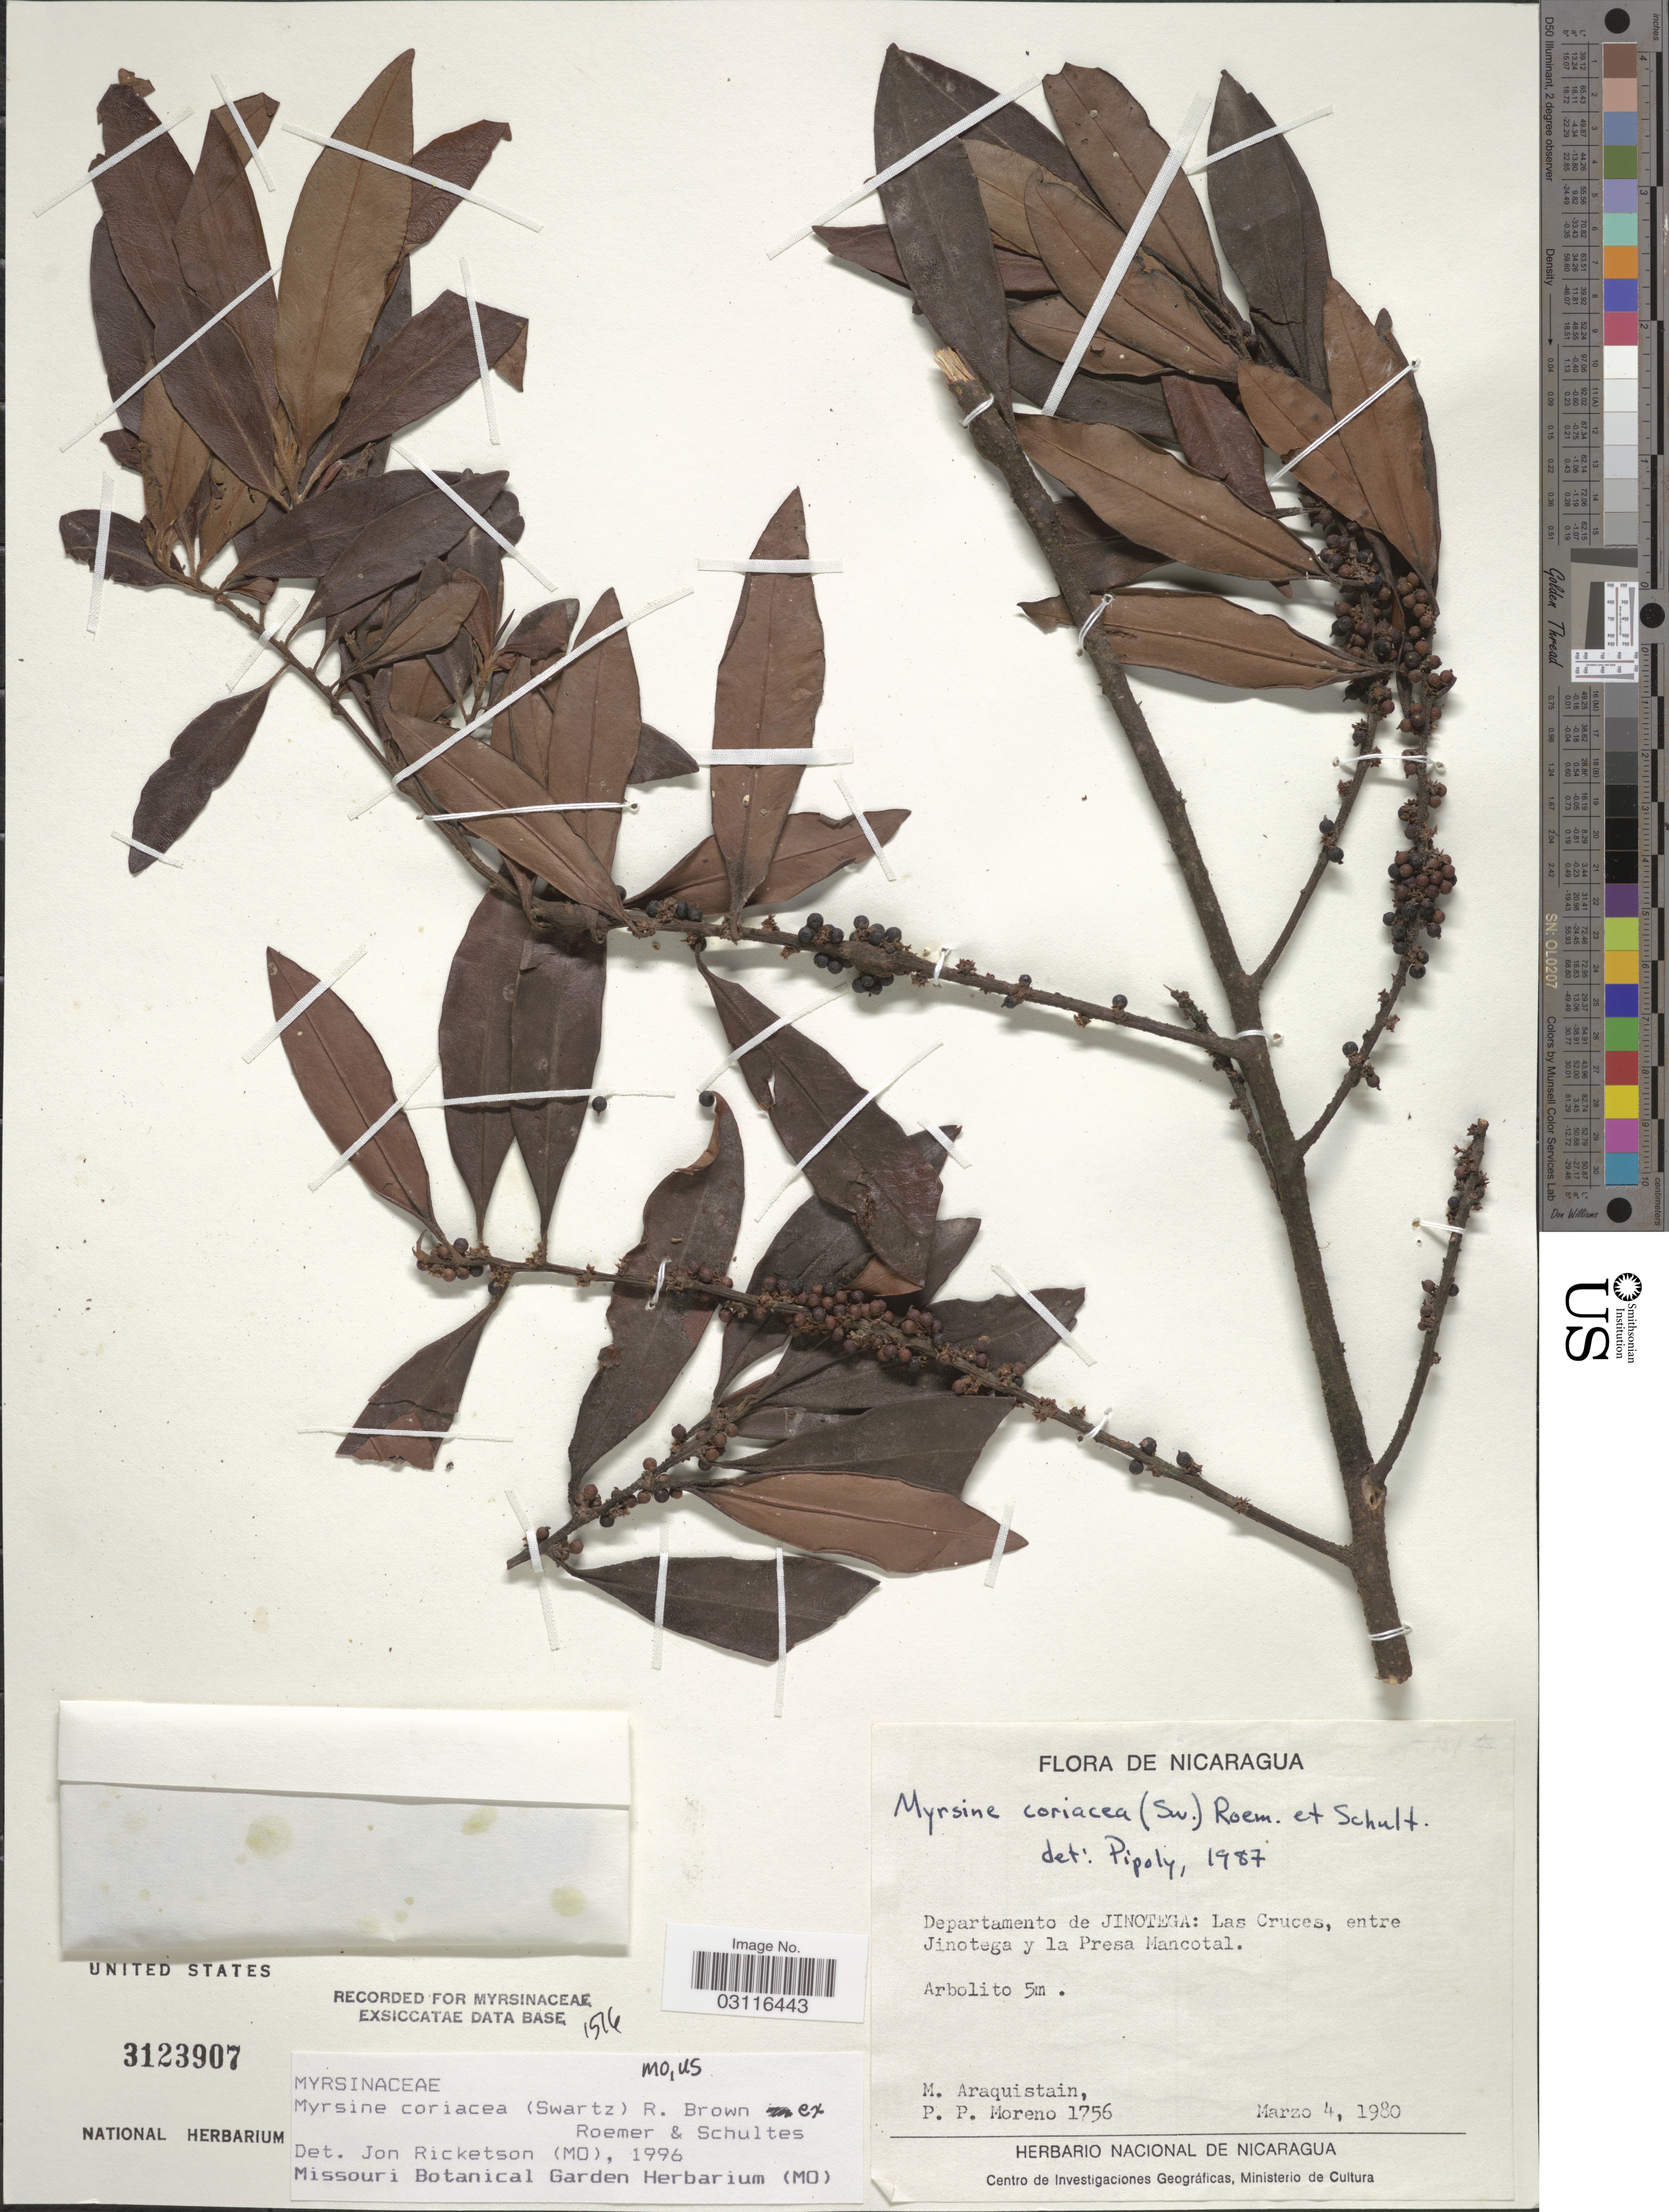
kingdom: Plantae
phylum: Tracheophyta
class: Magnoliopsida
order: Ericales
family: Primulaceae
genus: Myrsine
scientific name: Myrsine coriacea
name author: (Sw.) R. Br. ex Roem. & Schult.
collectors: M. Araquistain & P. Moreno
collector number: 1756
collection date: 1980-03-04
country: Nicaragua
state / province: Jinotega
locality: Departamento de Jinotega: Las Cruces, entre Jinotega y la Presa Mancotal.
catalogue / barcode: US 3123907